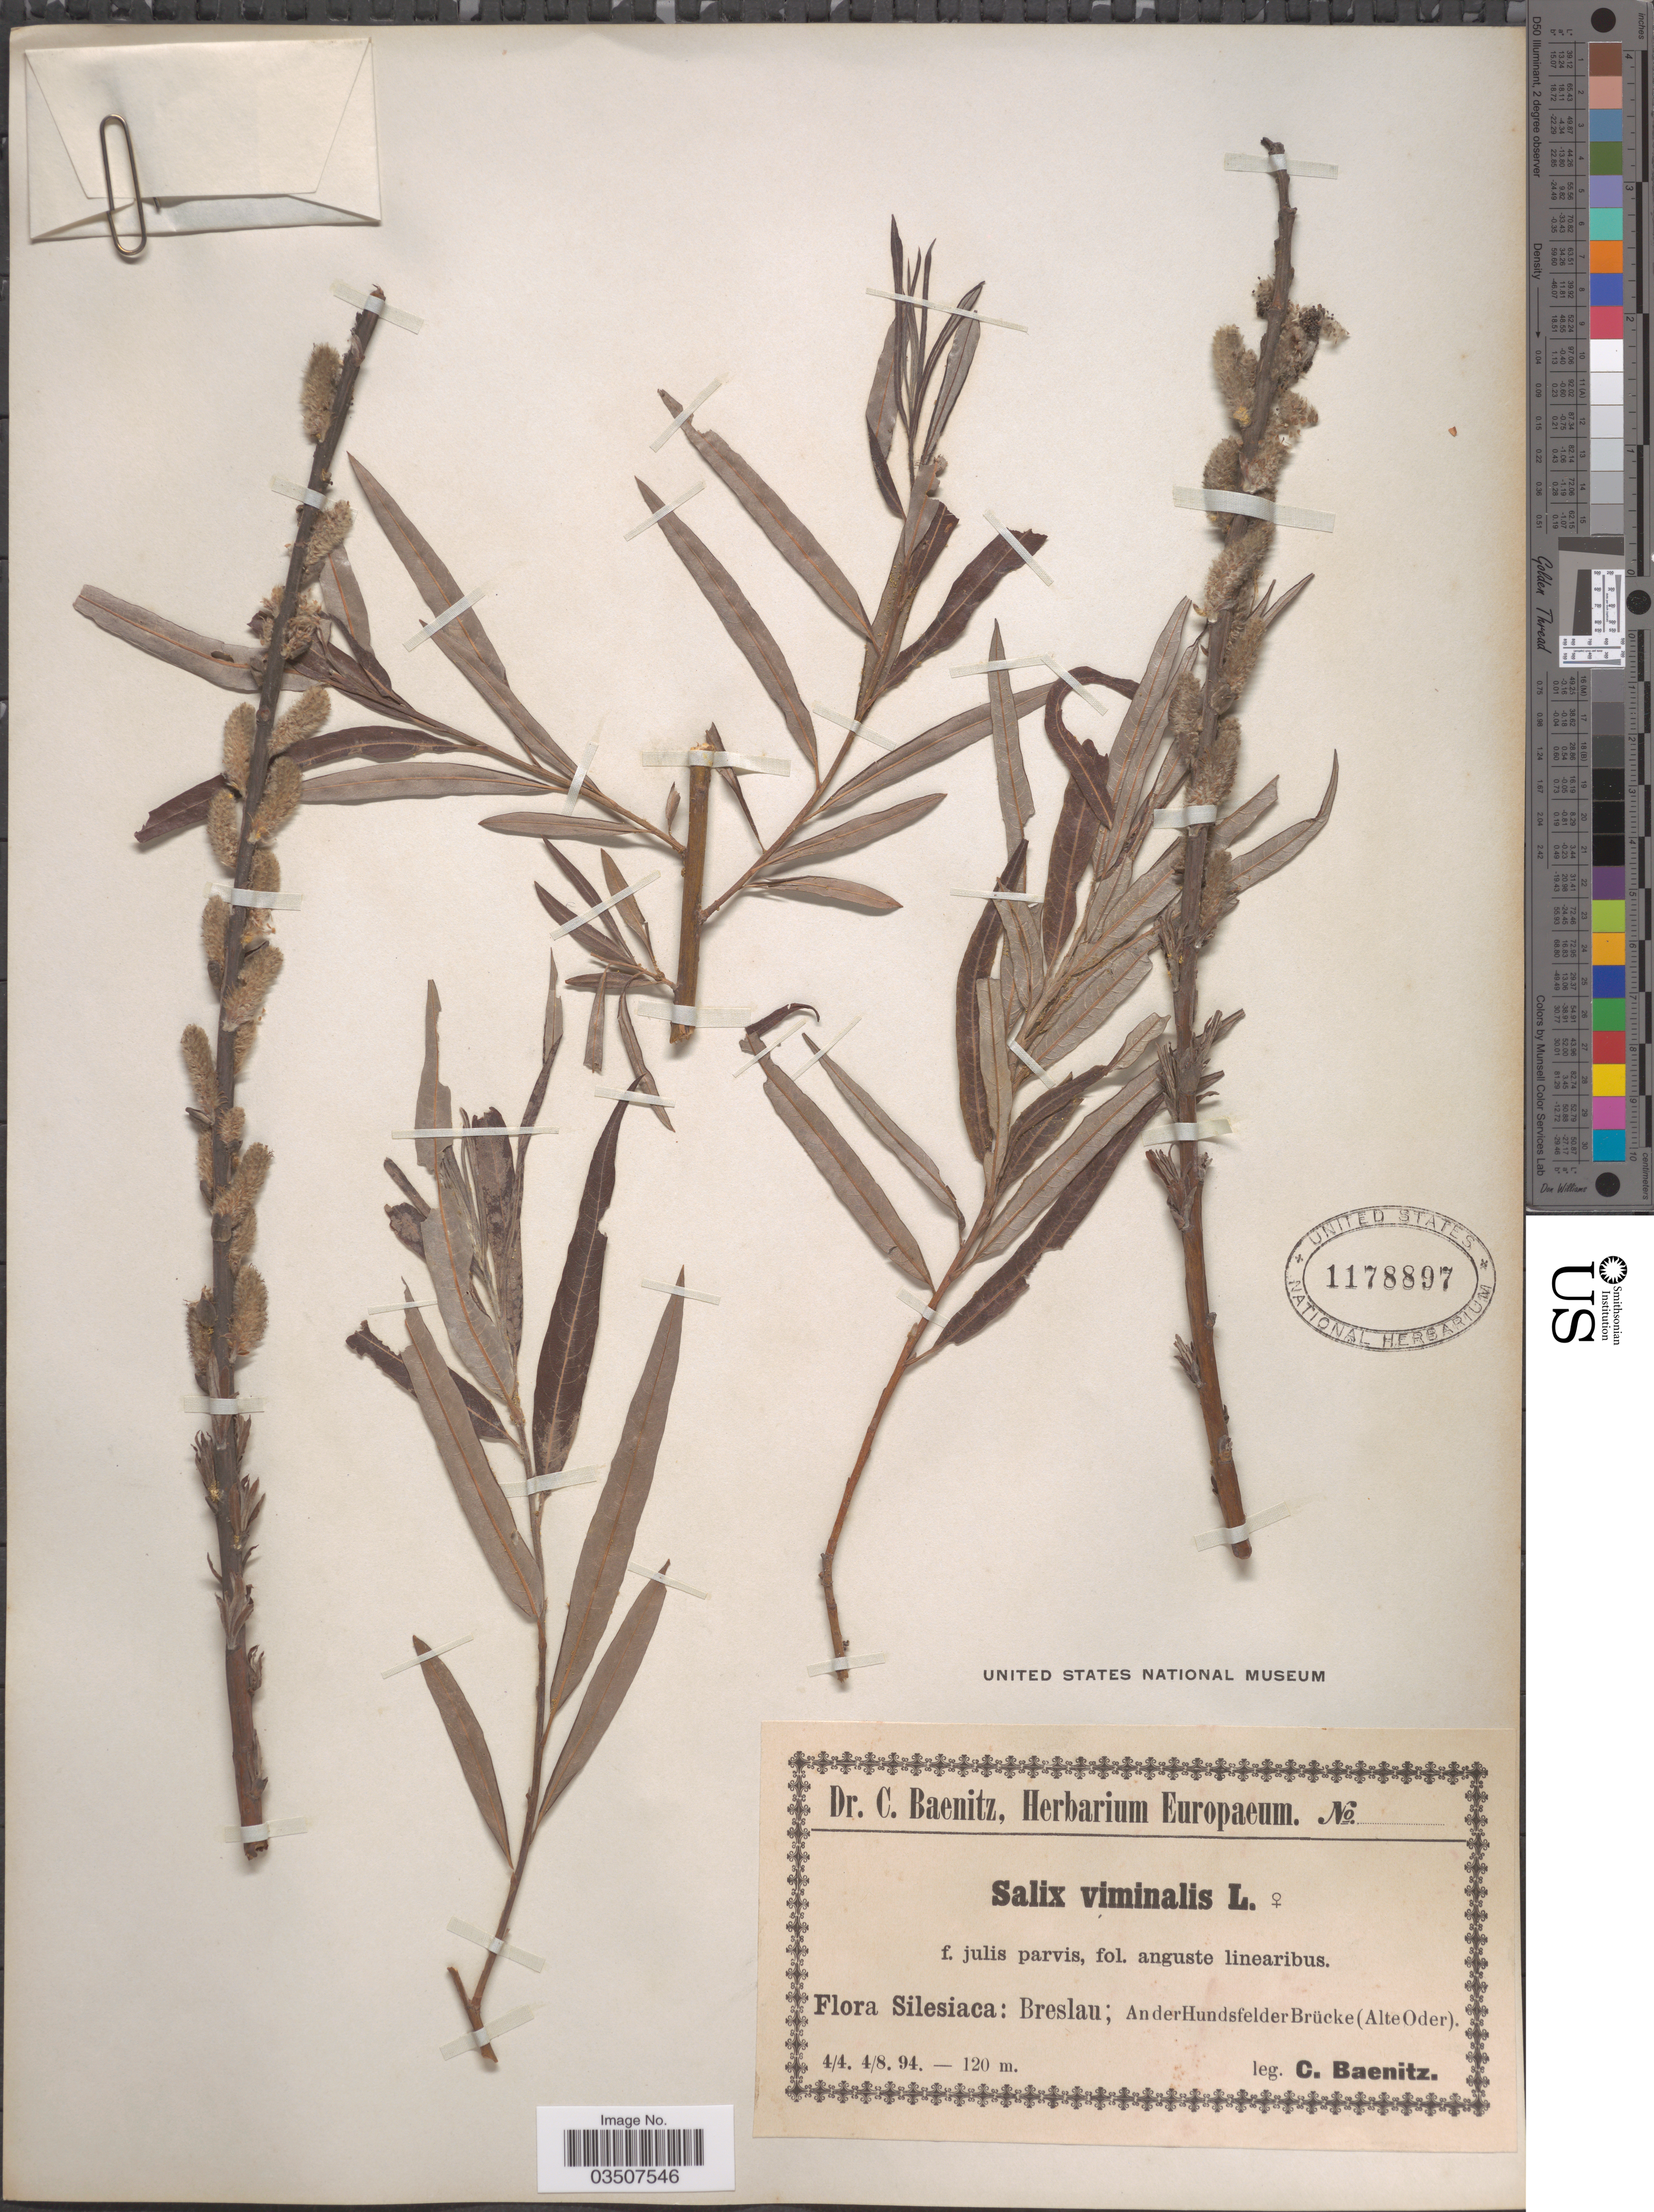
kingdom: Plantae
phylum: Tracheophyta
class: Magnoliopsida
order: Malpighiales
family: Salicaceae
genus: Salix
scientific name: Salix viminalis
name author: L.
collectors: C. G. Baenitz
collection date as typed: Transcribed d/m/y: 4/4/94 to 4/8/94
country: Poland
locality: Silesiaca: Breslau; AnderHundsfelder Brücke (AlteOder).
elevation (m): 120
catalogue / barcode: US 1178897